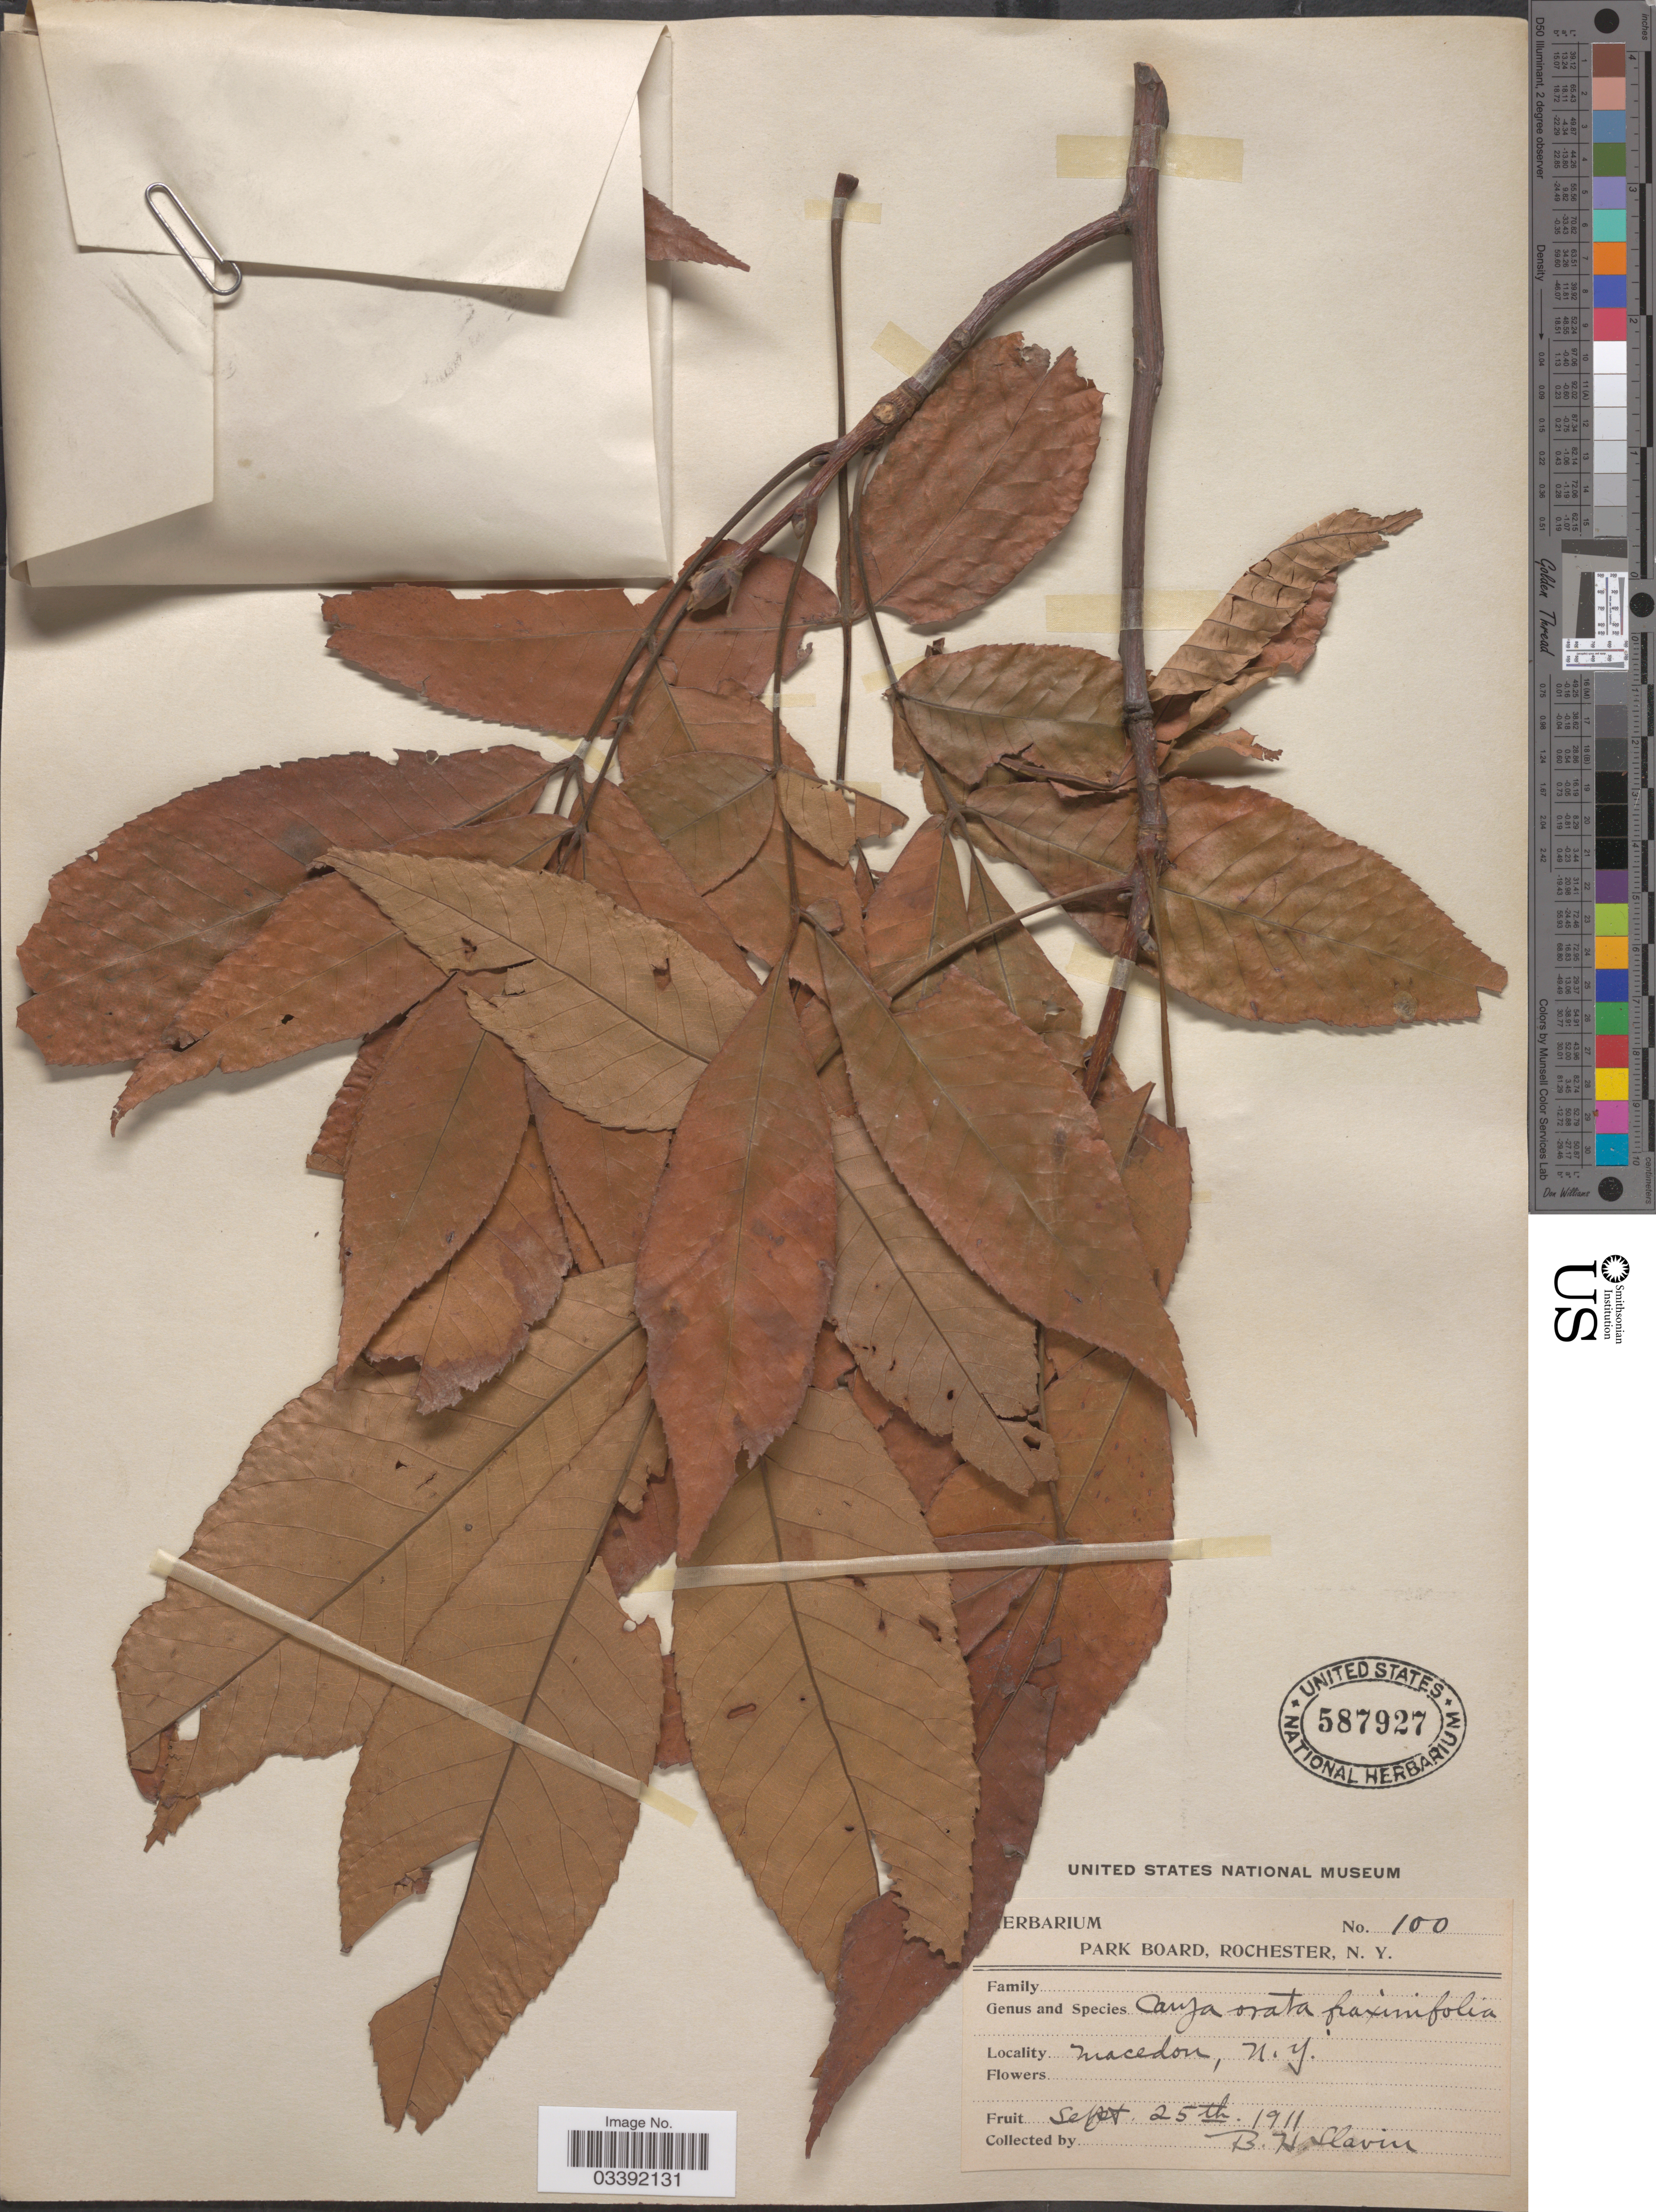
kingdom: Plantae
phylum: Tracheophyta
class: Magnoliopsida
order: Fagales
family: Juglandaceae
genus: Carya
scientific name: Carya ovata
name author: (Mill.) K. Koch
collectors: B. Slavin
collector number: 100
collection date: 1911-09-25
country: United States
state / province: New York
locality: Macedon.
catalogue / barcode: US 587927